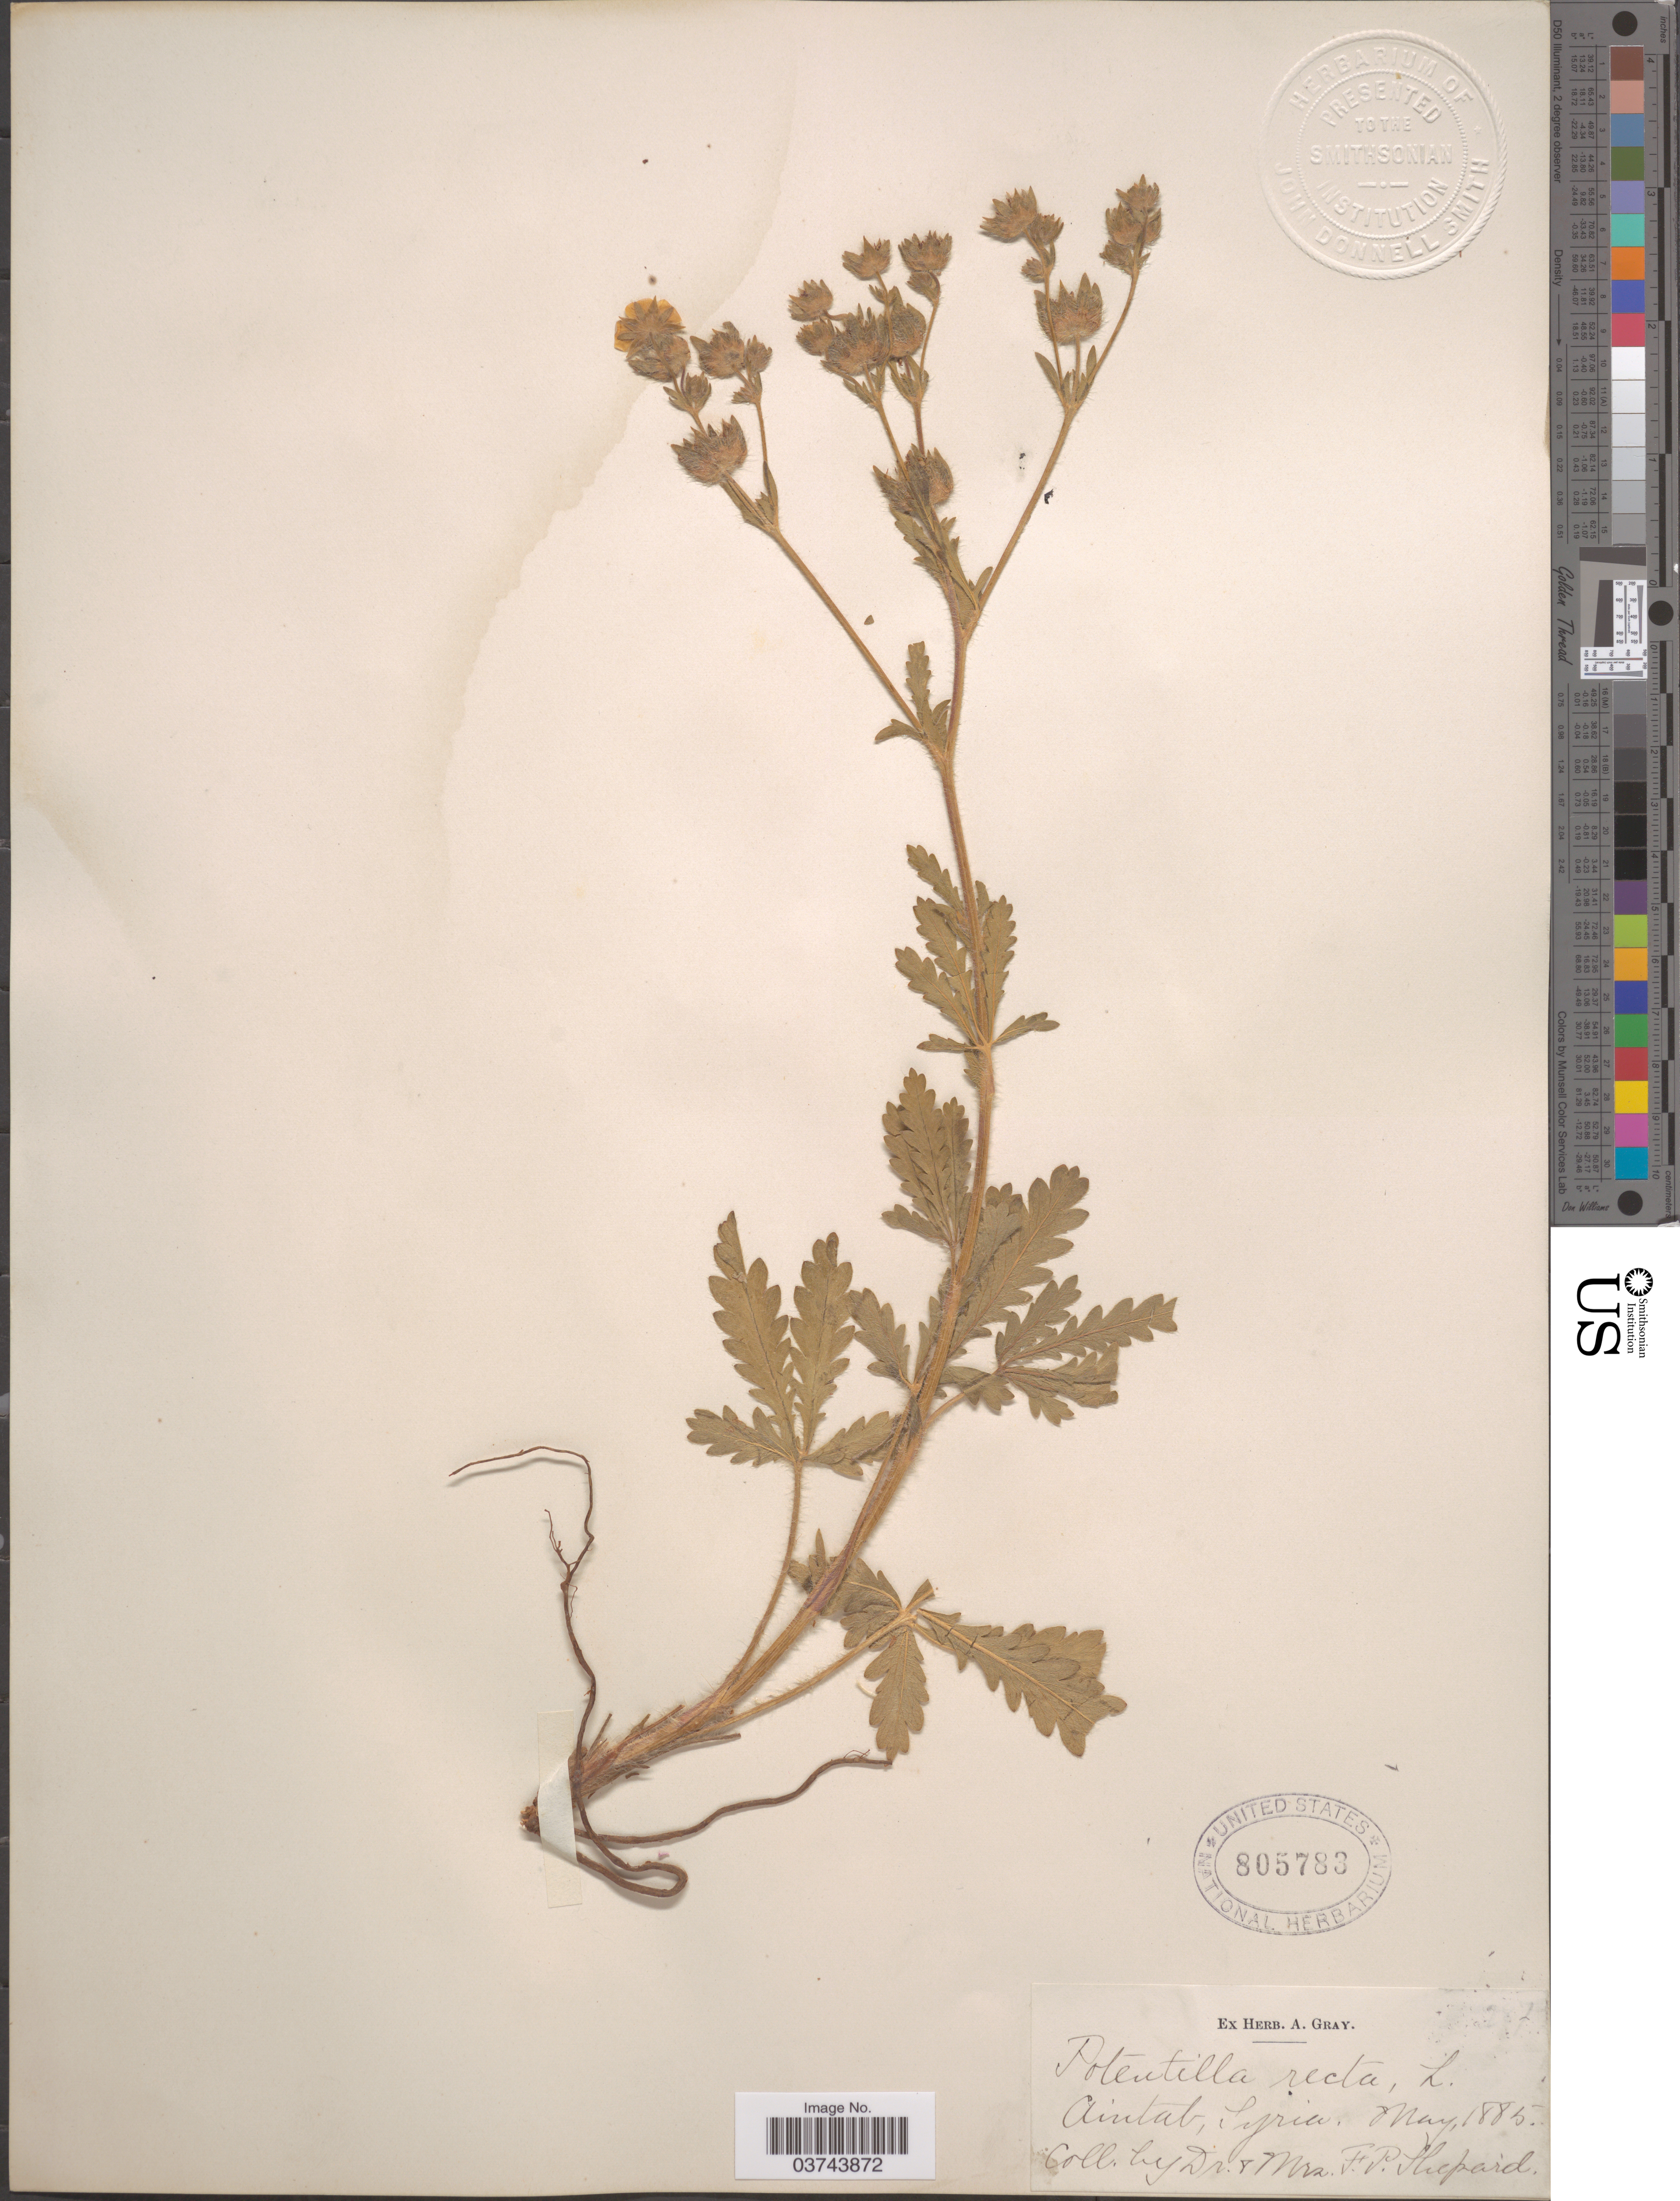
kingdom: Plantae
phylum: Tracheophyta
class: Magnoliopsida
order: Rosales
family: Rosaceae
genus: Potentilla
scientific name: Potentilla recta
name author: L.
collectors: Mrs. Shepard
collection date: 1885-05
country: Syria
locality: Aintab.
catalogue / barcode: US 805783